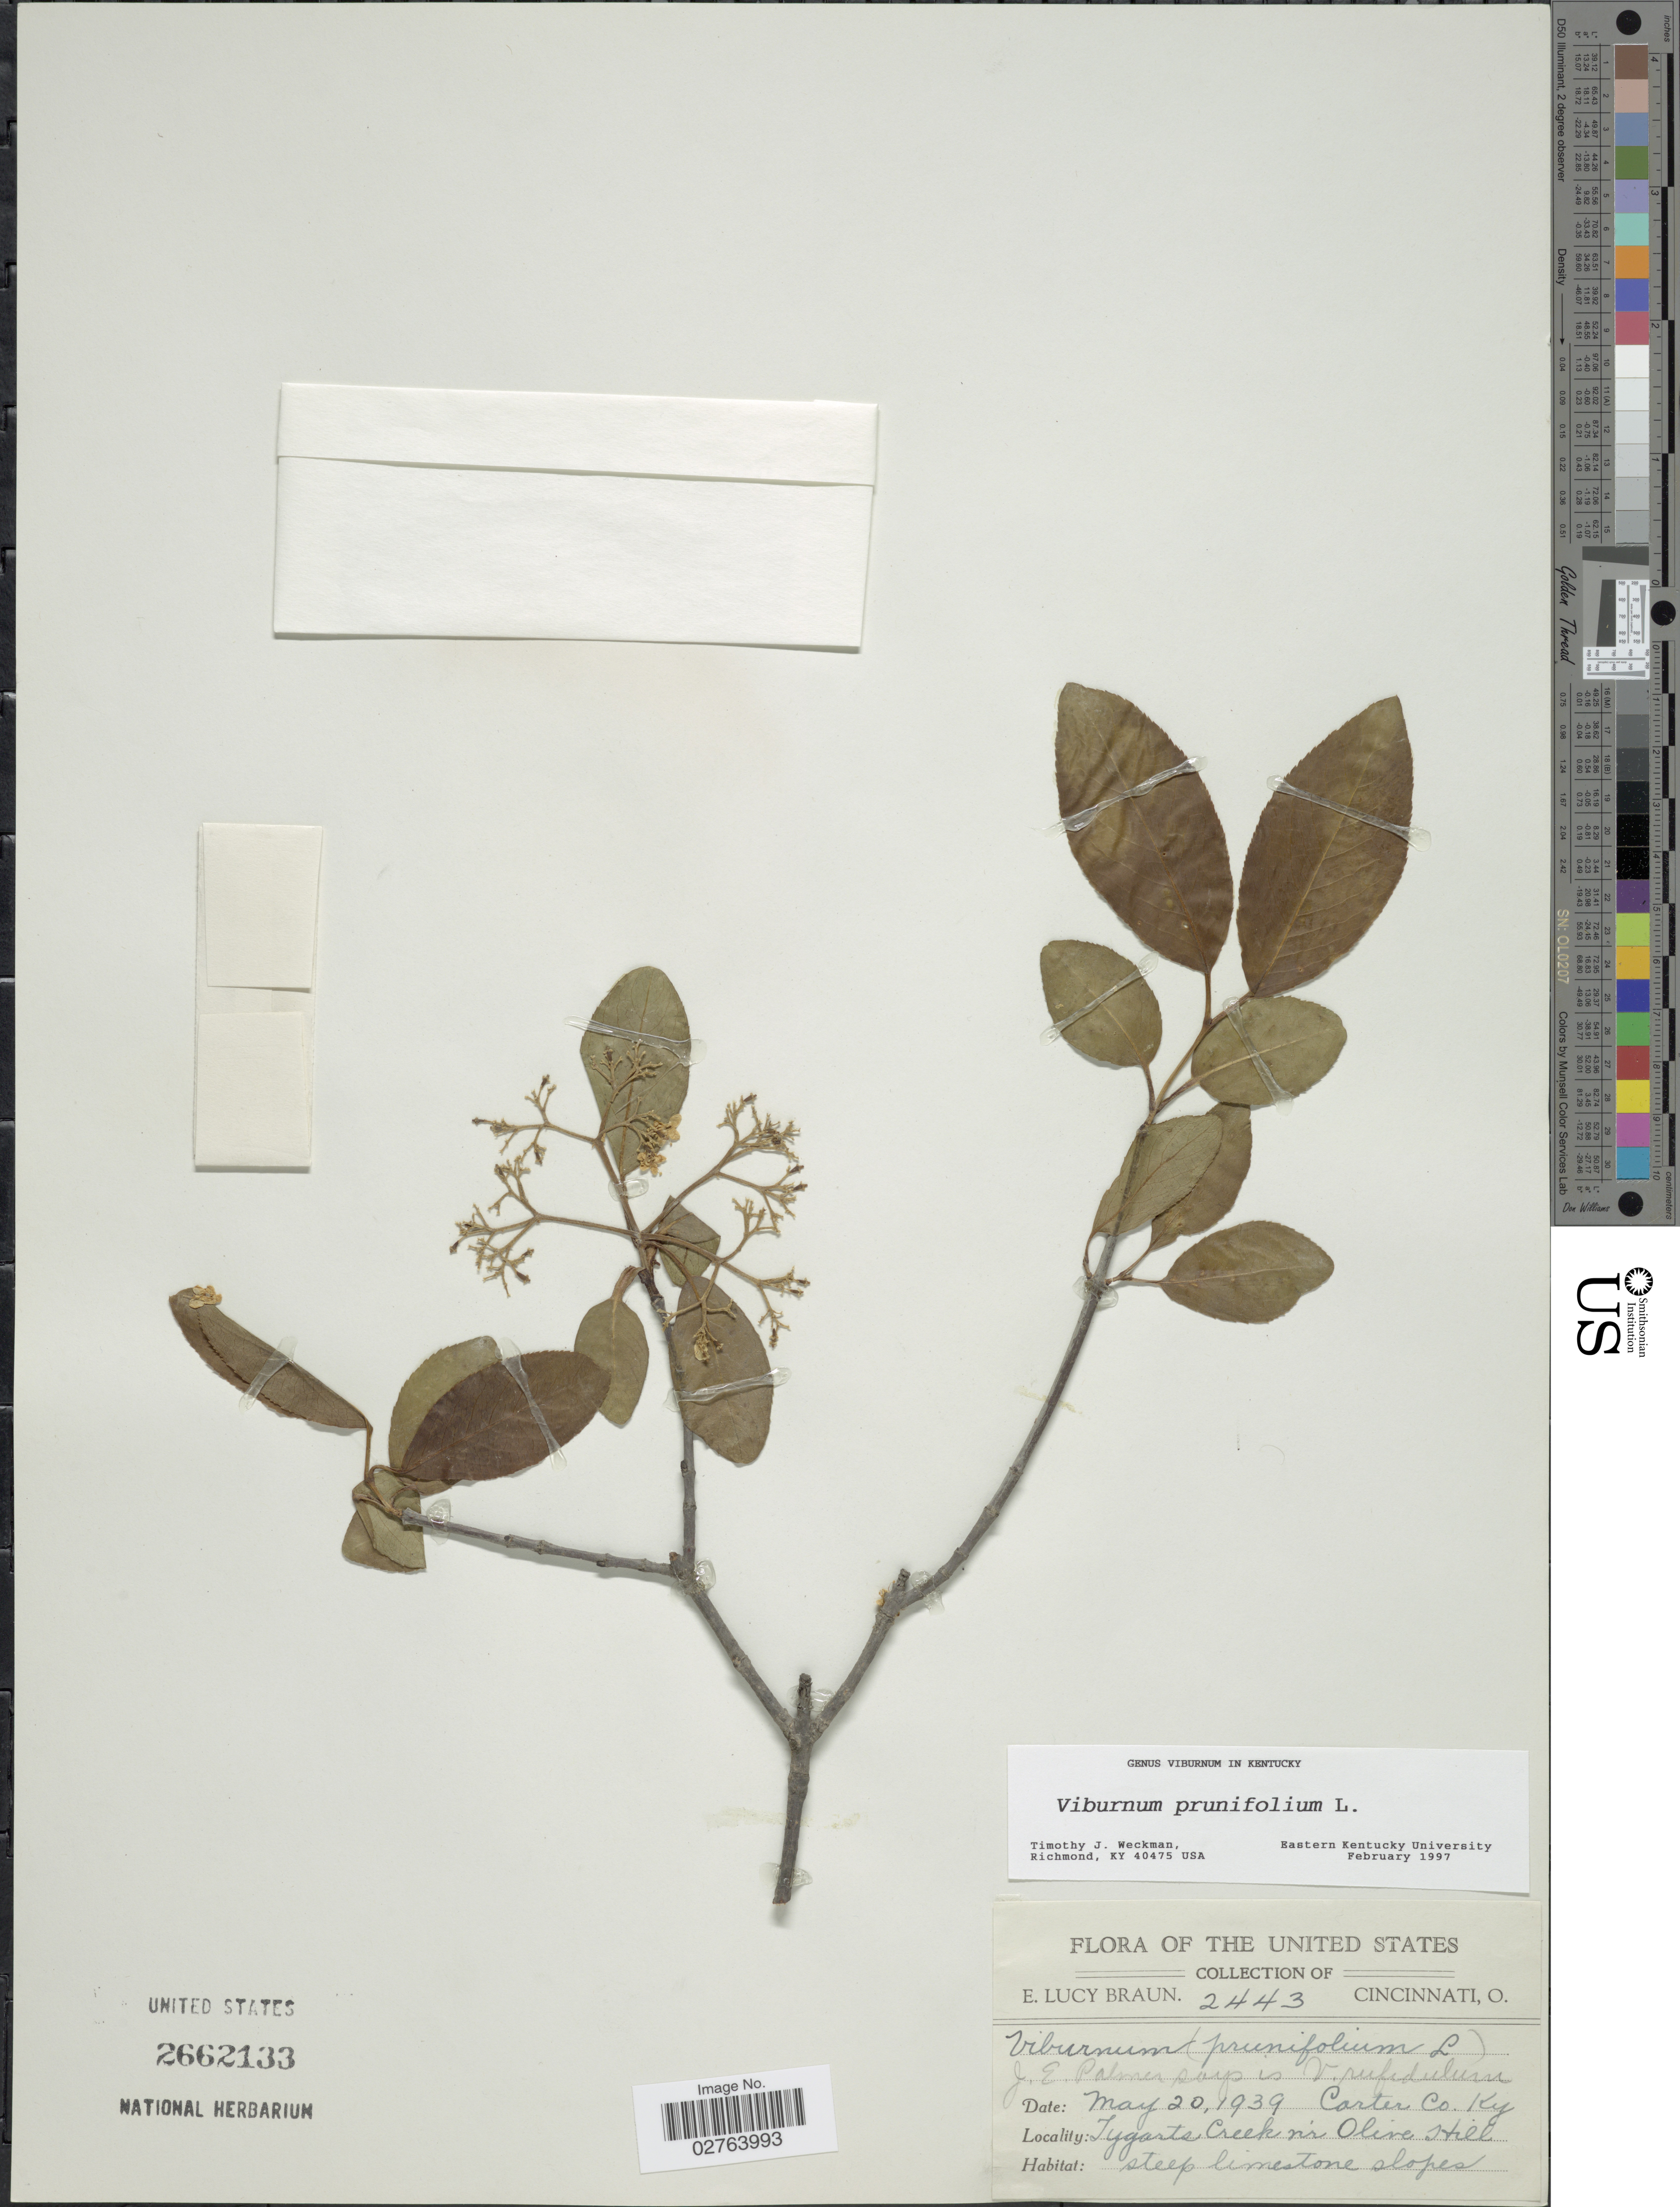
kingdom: Plantae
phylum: Tracheophyta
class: Magnoliopsida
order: Dipsacales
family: Viburnaceae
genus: Viburnum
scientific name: Viburnum prunifolium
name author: L.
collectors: E. L. Braun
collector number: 2443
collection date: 1939-05-20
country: United States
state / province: Kentucky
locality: Carter Co. Tygarts Creek nr Olive Hill.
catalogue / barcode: US 2662133